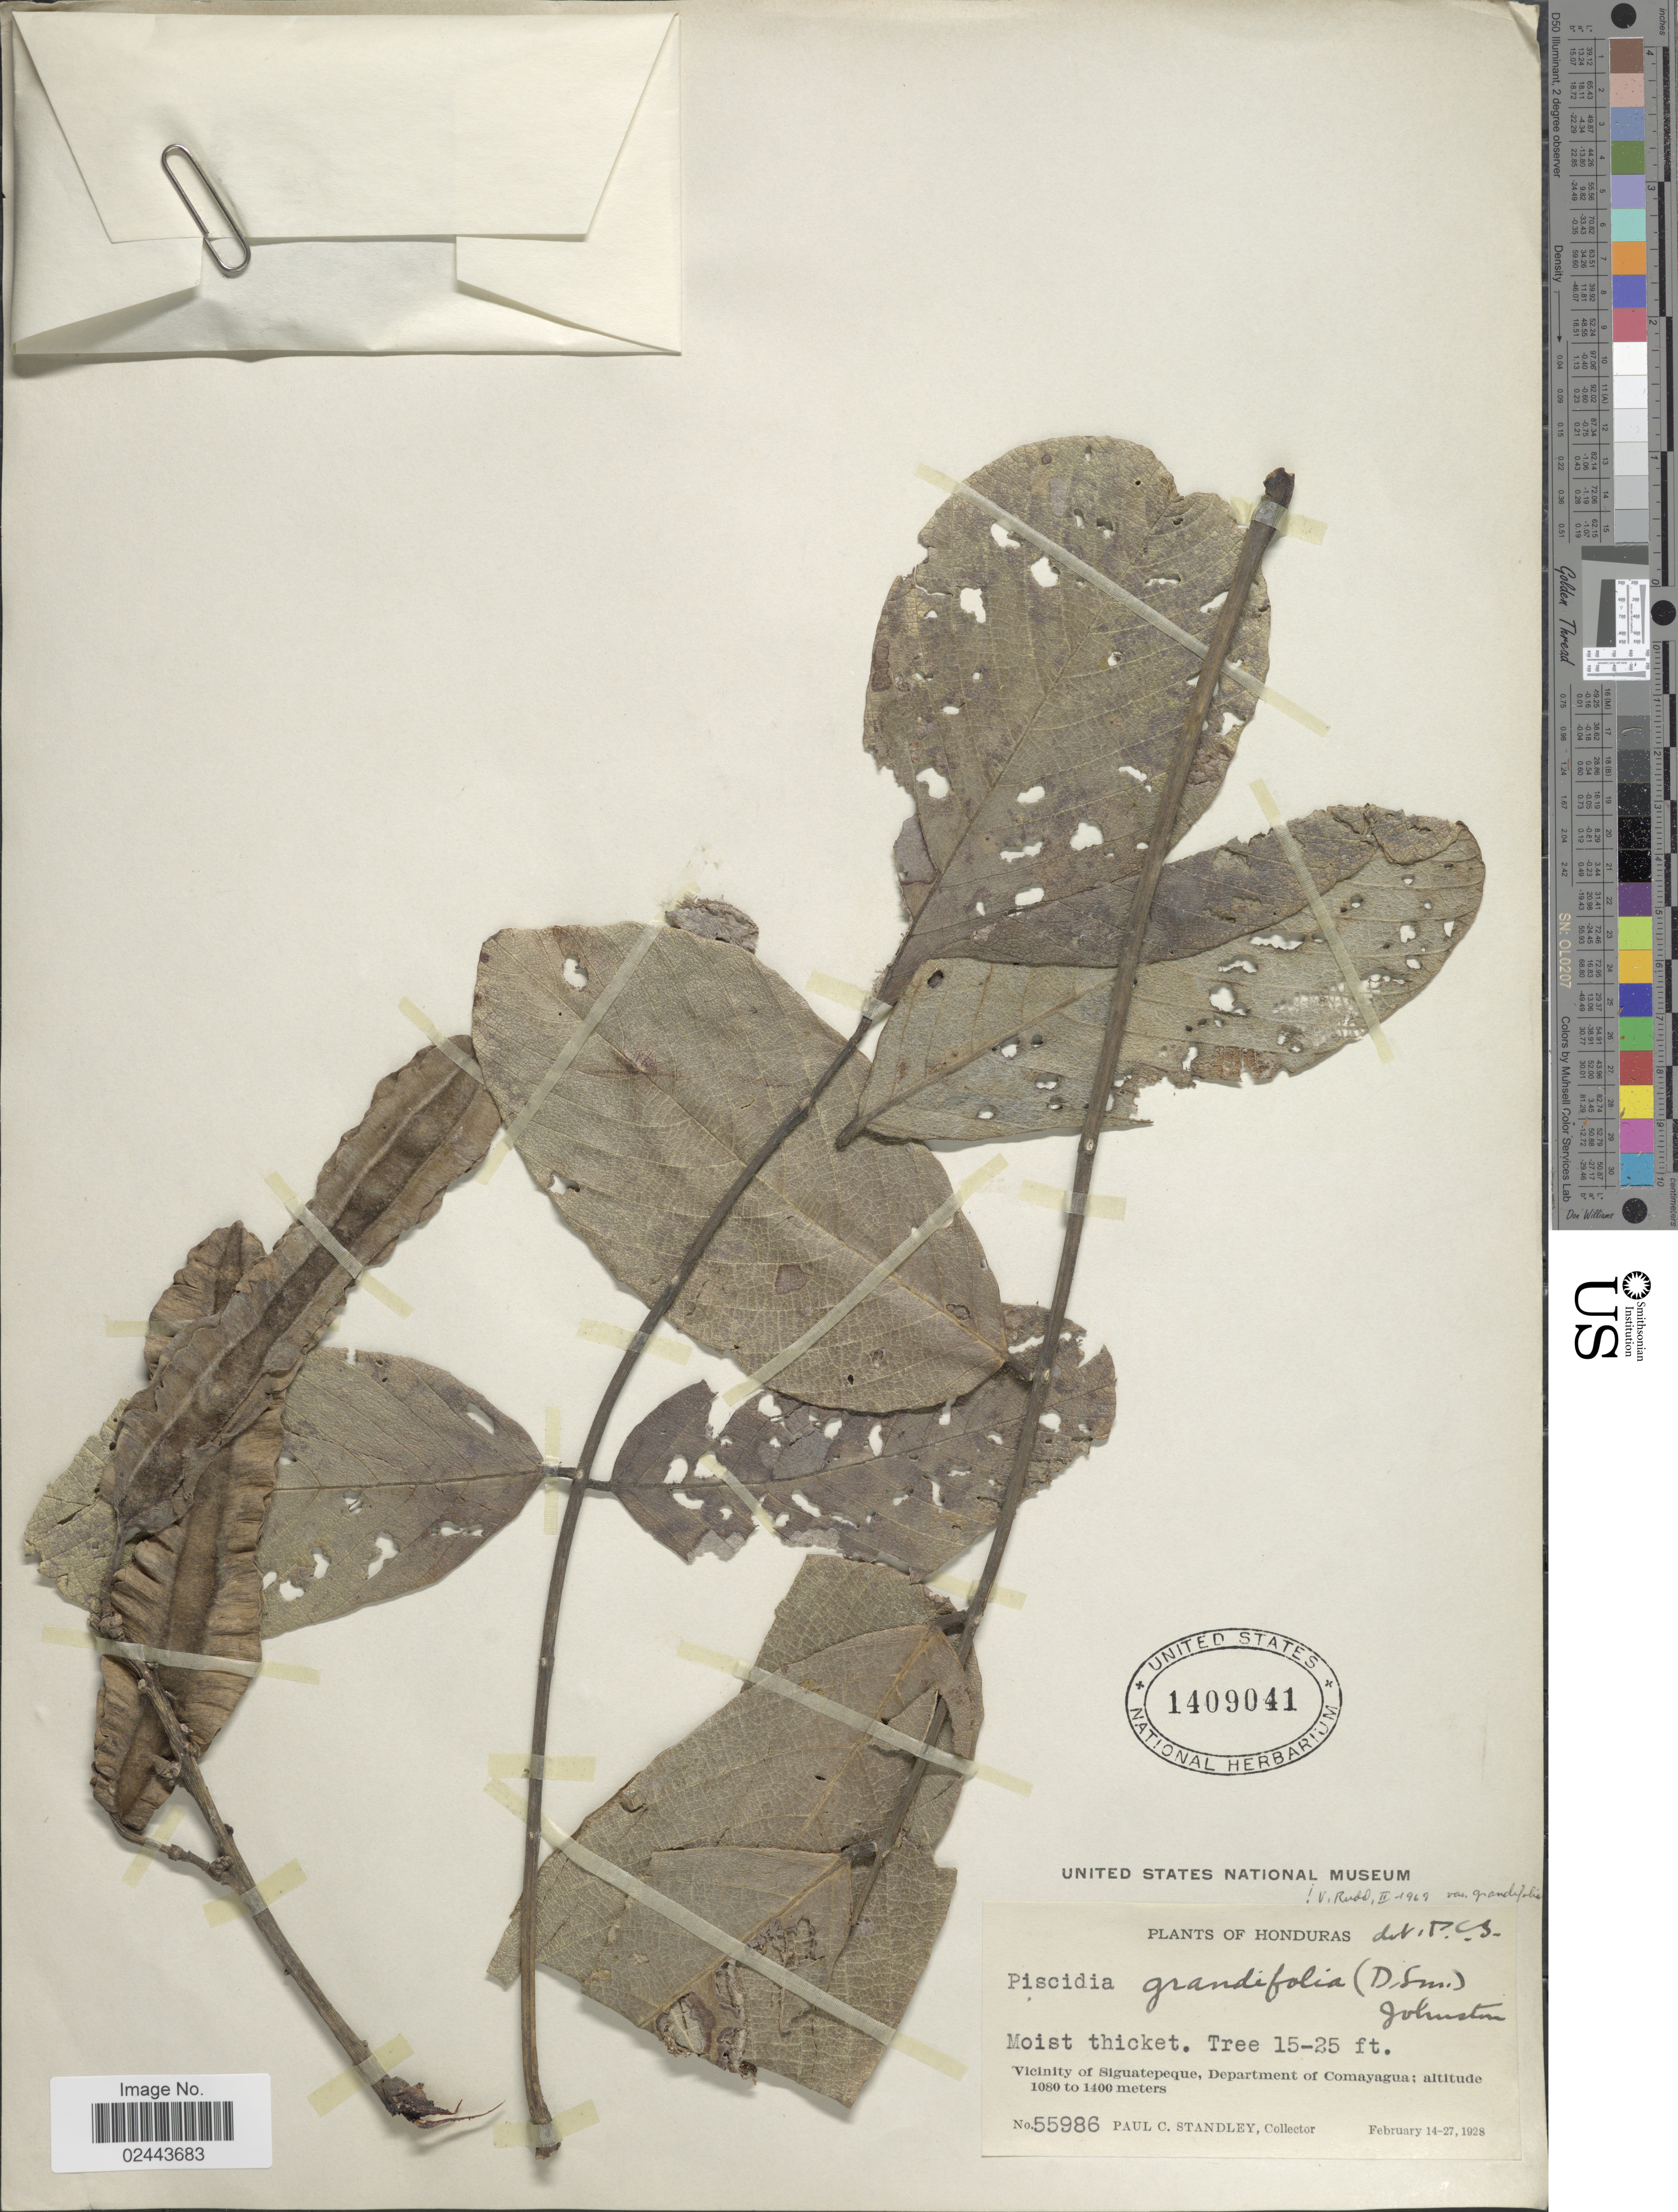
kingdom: Plantae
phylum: Tracheophyta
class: Magnoliopsida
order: Fabales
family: Fabaceae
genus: Piscidia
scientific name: Piscidia grandifolia var. grandifolia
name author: (Donn. Sm.) I.M. Johnst.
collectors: P. C. Standley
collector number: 55986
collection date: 1928-02-14/1928-02-27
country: Honduras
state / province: Comayagua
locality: Vicinity of Siguatepeque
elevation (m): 1080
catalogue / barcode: US 1409041